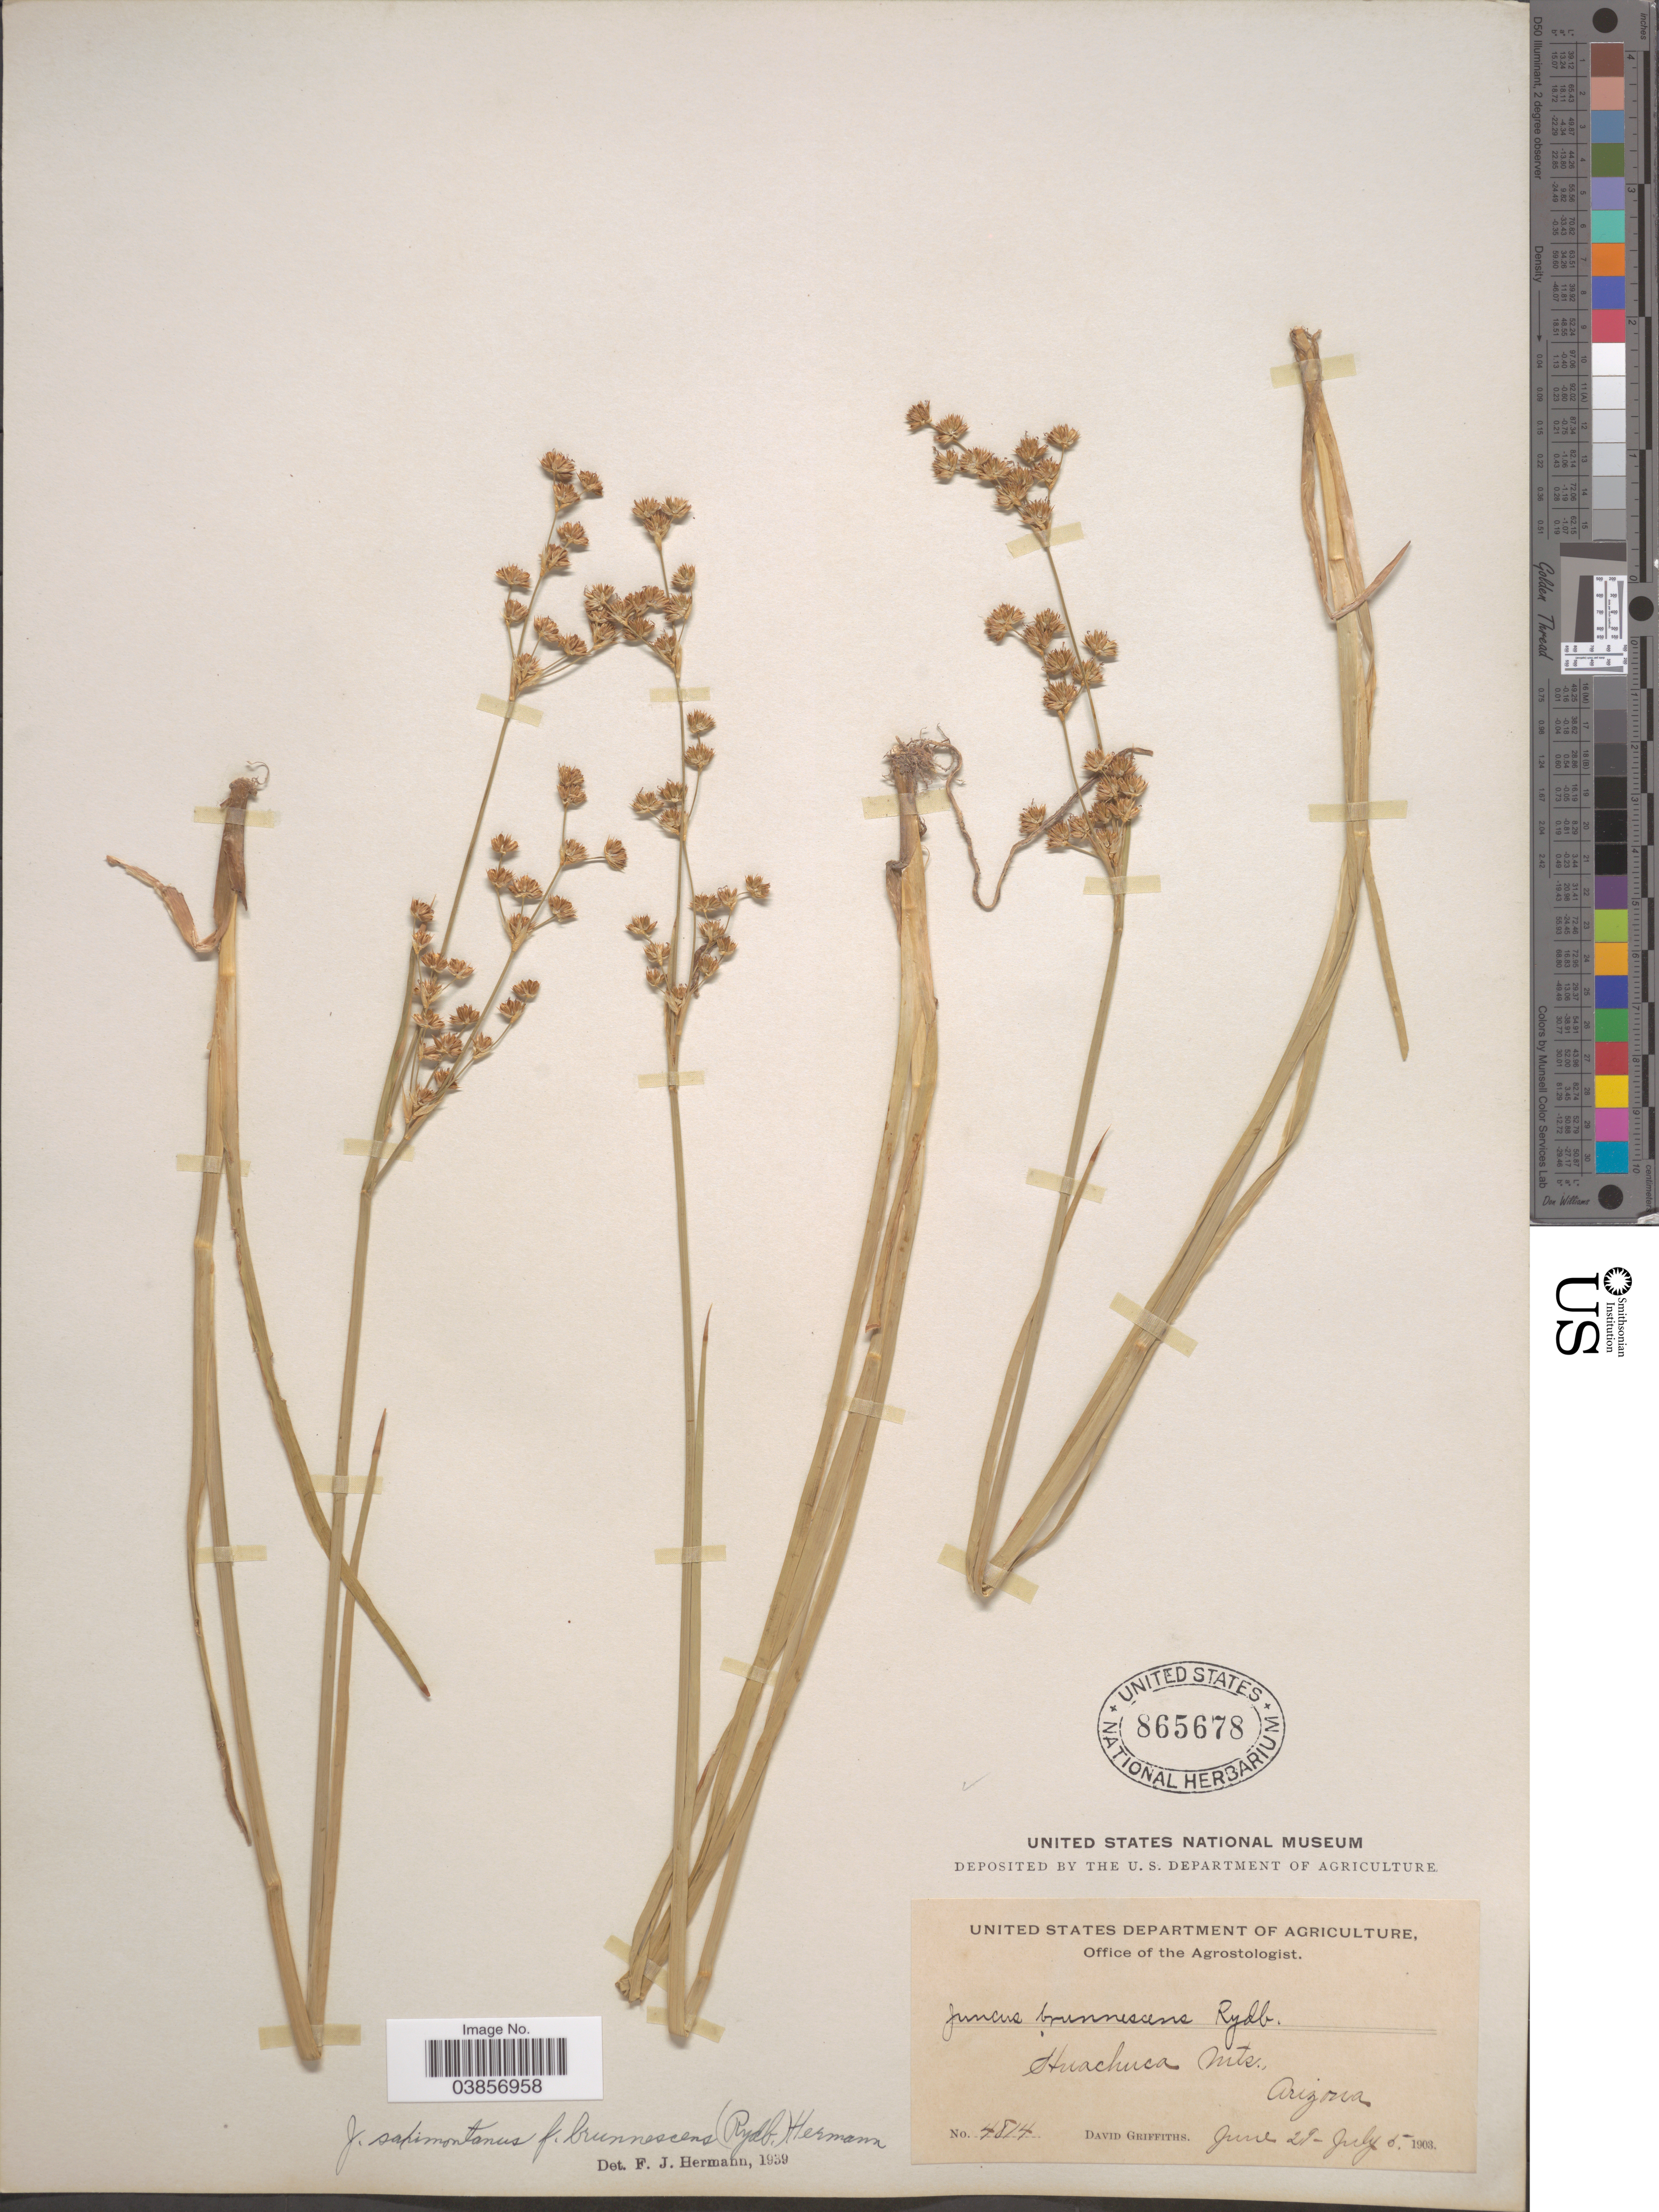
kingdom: Plantae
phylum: Tracheophyta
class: Liliopsida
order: Poales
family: Juncaceae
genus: Juncus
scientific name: Juncus saximontanus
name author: A. Nelson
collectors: D. Griffiths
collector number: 4814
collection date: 1903-06-29/1903-07-05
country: United States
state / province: Arizona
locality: Huachuca Mts.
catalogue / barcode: US 865678